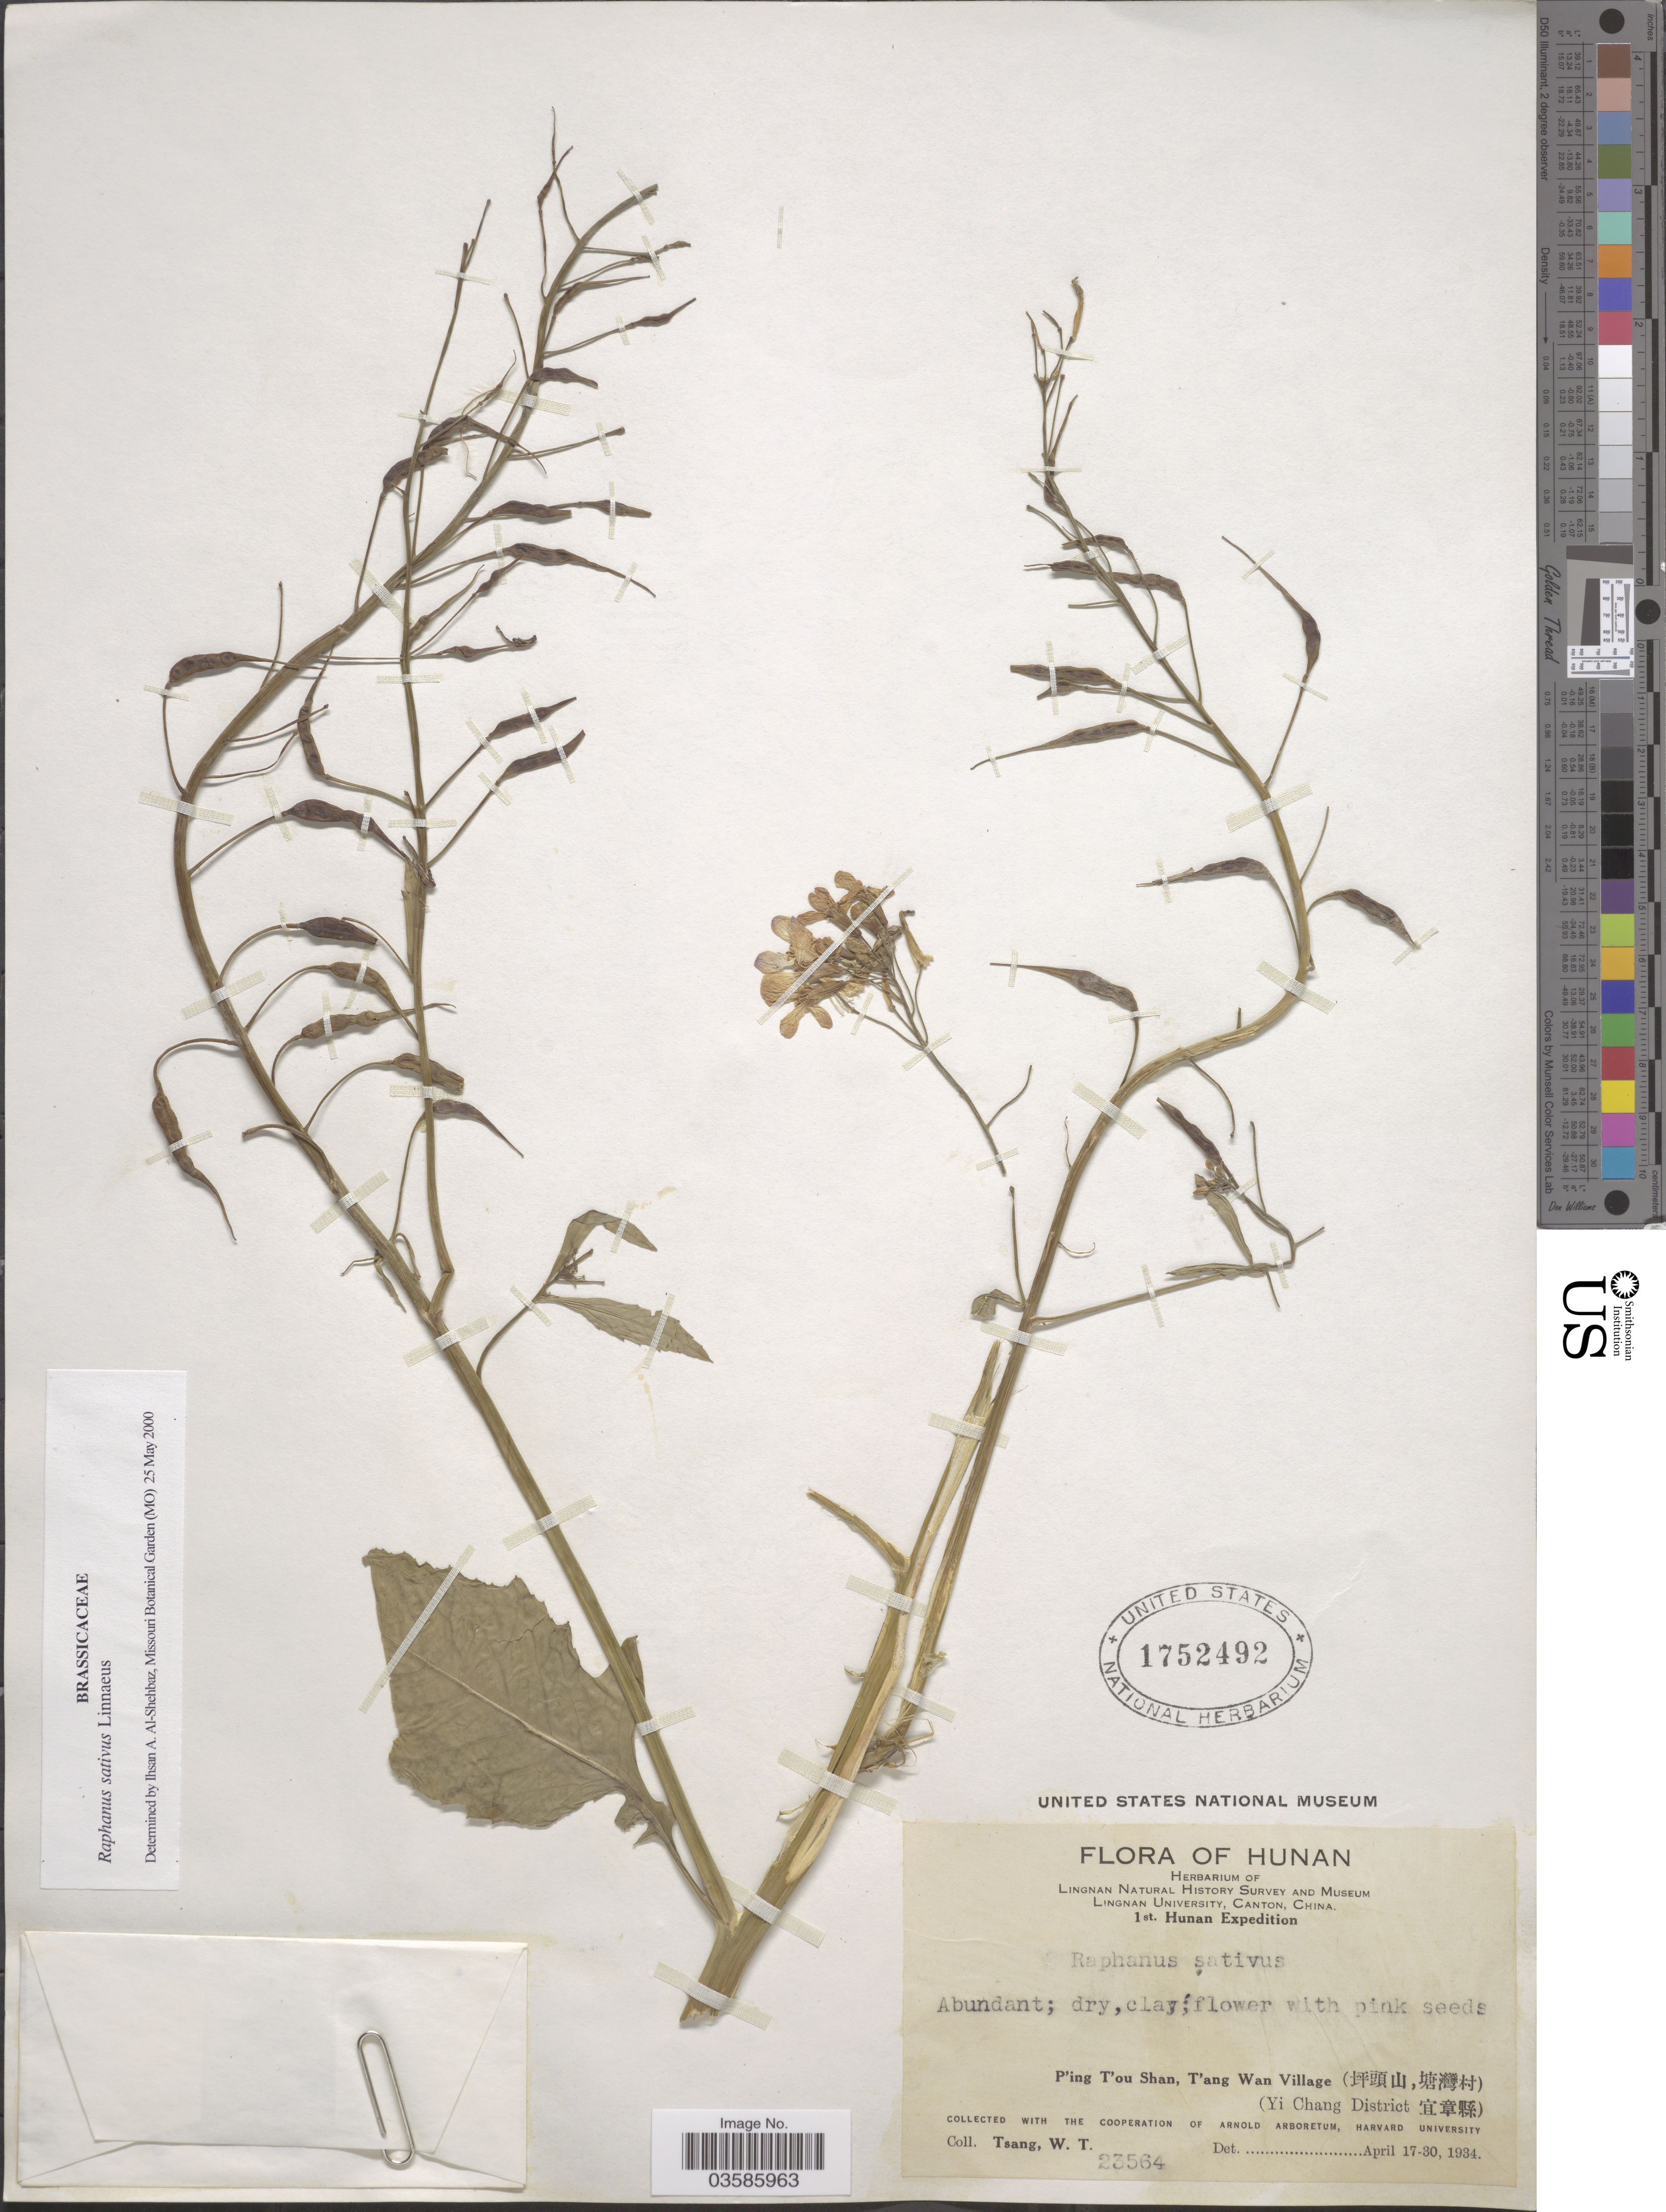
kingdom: Plantae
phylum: Tracheophyta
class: Magnoliopsida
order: Brassicales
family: Brassicaceae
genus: Raphanus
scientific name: Raphanus sativus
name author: L.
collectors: W. T. Tsang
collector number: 23564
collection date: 1934-04-17/1934-04-30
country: China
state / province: Hunan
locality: P'ing T'ou Shan, T'ang Wan Village (X), (Yi Chang District X).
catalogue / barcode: US 1752492